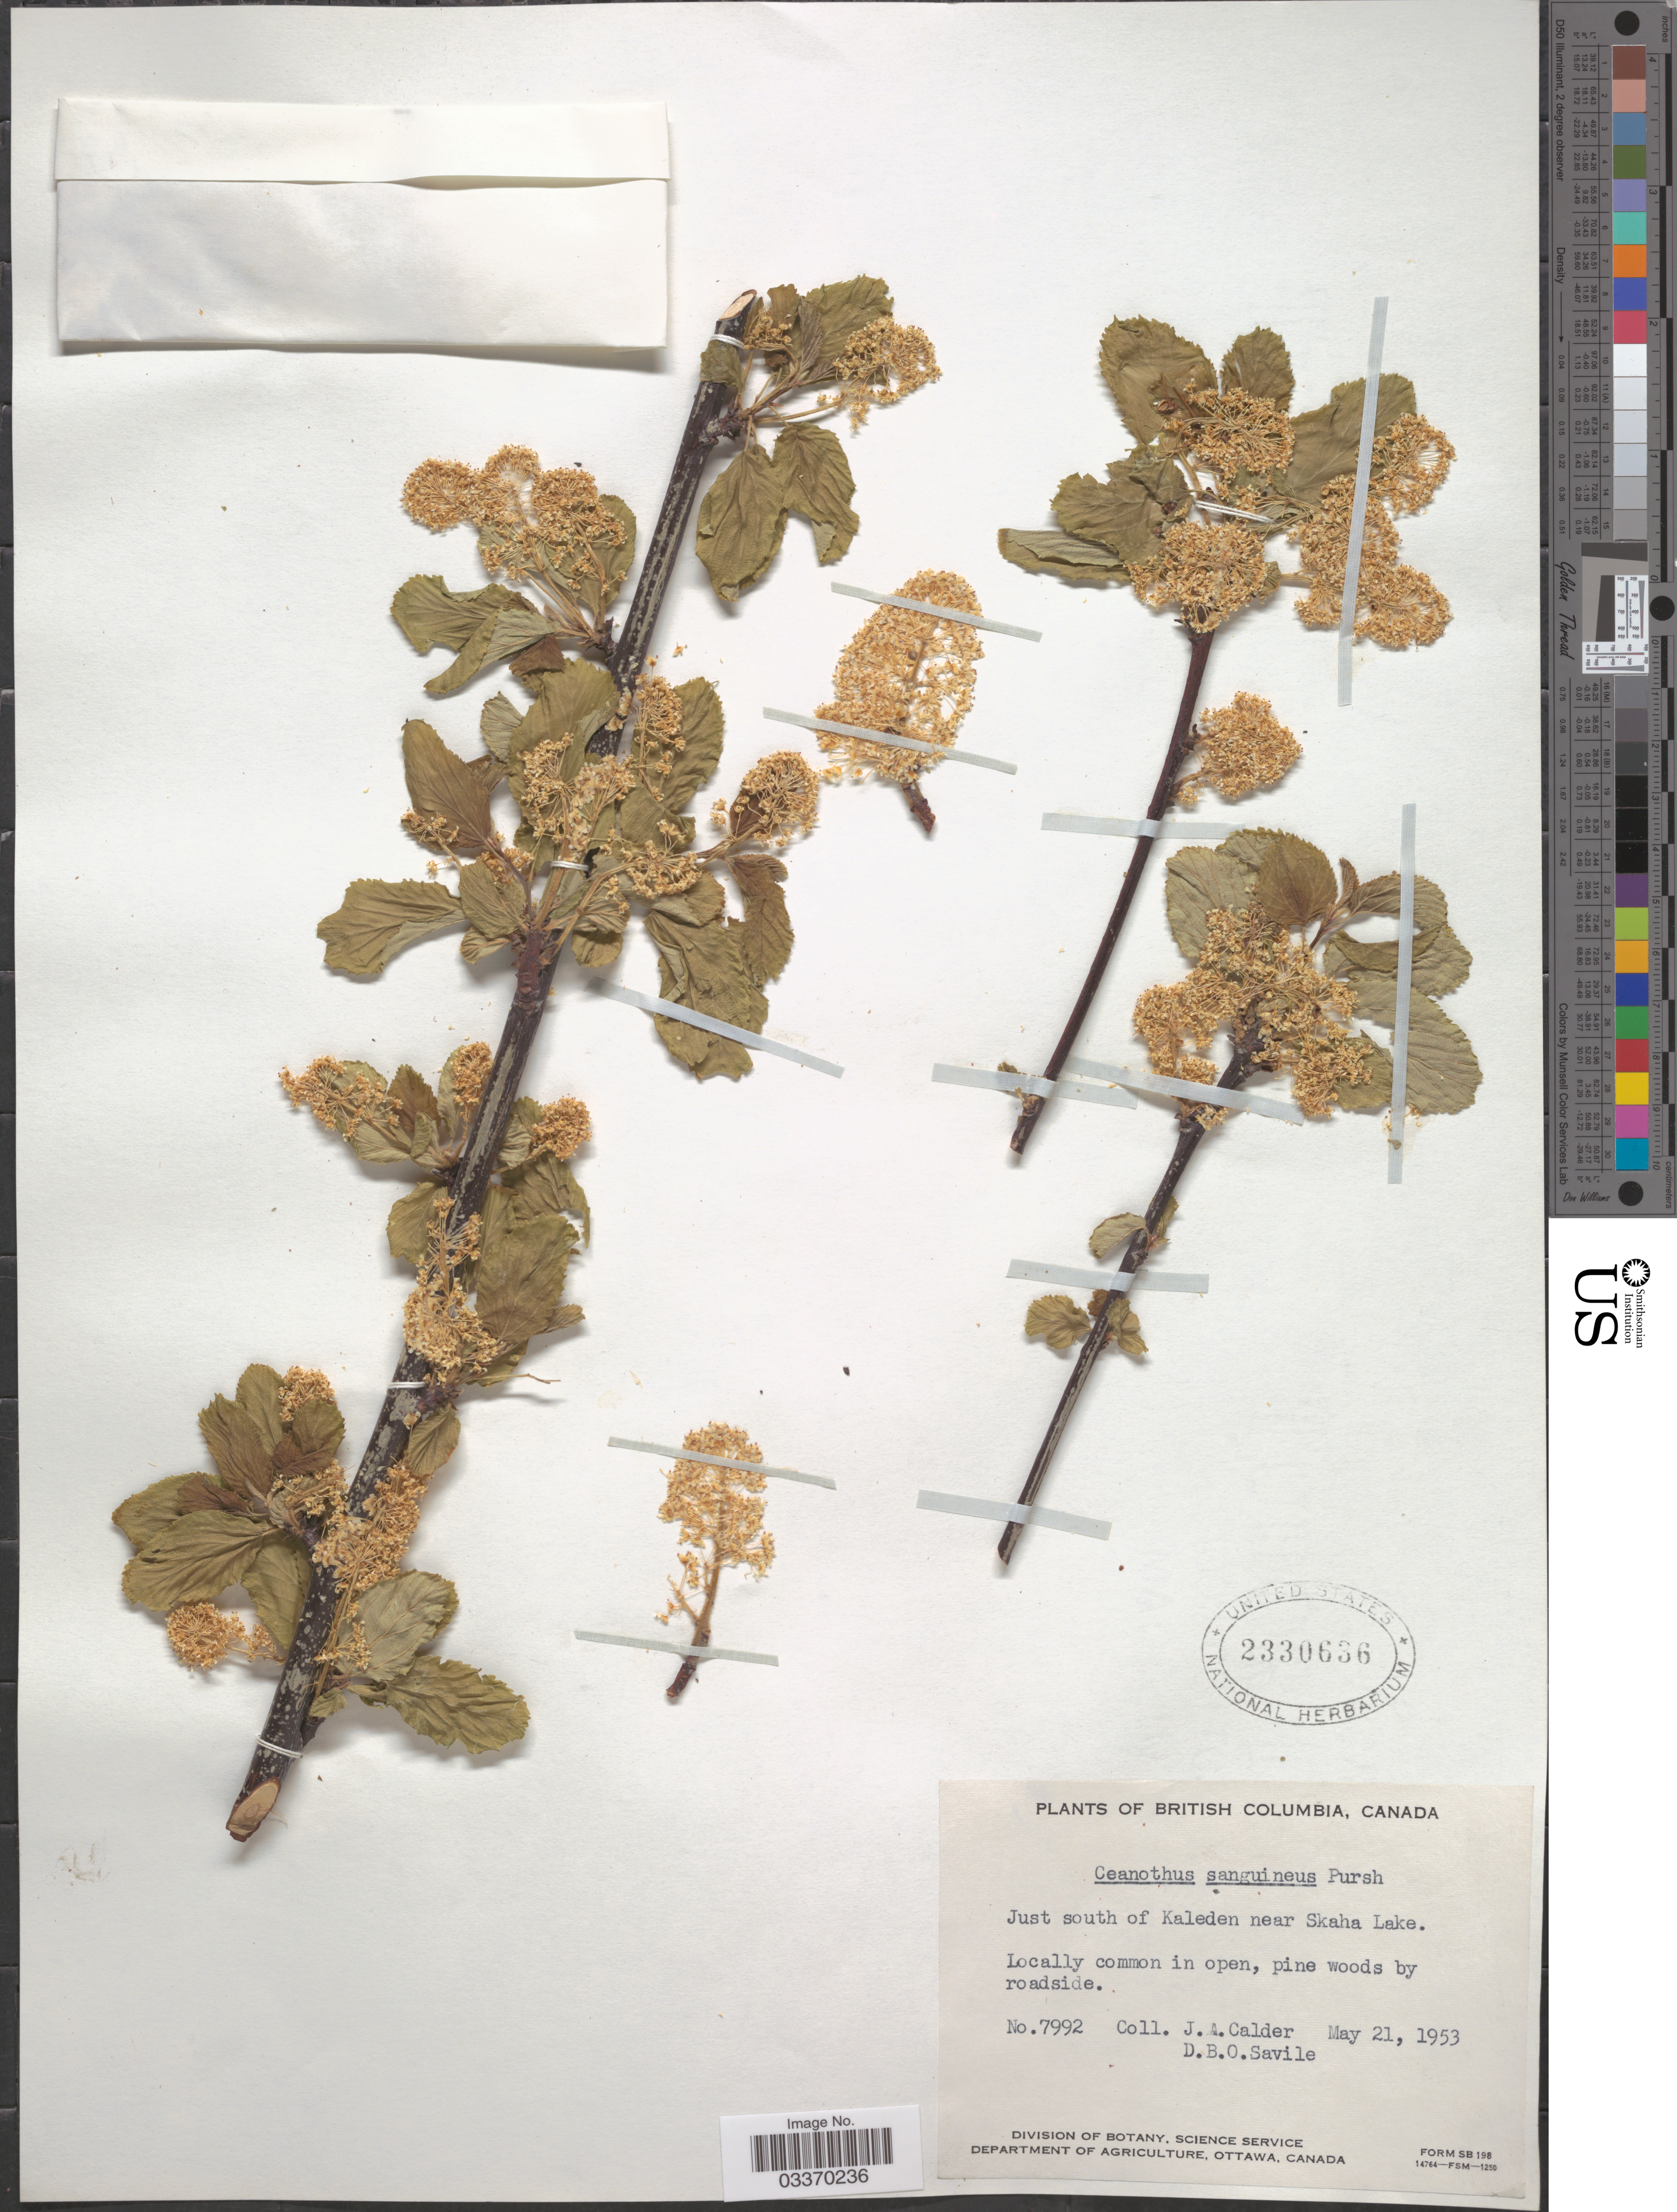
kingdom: Plantae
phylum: Tracheophyta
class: Magnoliopsida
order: Rosales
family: Rhamnaceae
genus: Ceanothus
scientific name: Ceanothus sanguineus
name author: Pursh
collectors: J. A. Calder & D. Savile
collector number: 7992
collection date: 1953-05-21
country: Canada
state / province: British Columbia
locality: Just south of Kaleden near Skaha Lake.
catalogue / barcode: US 2330636